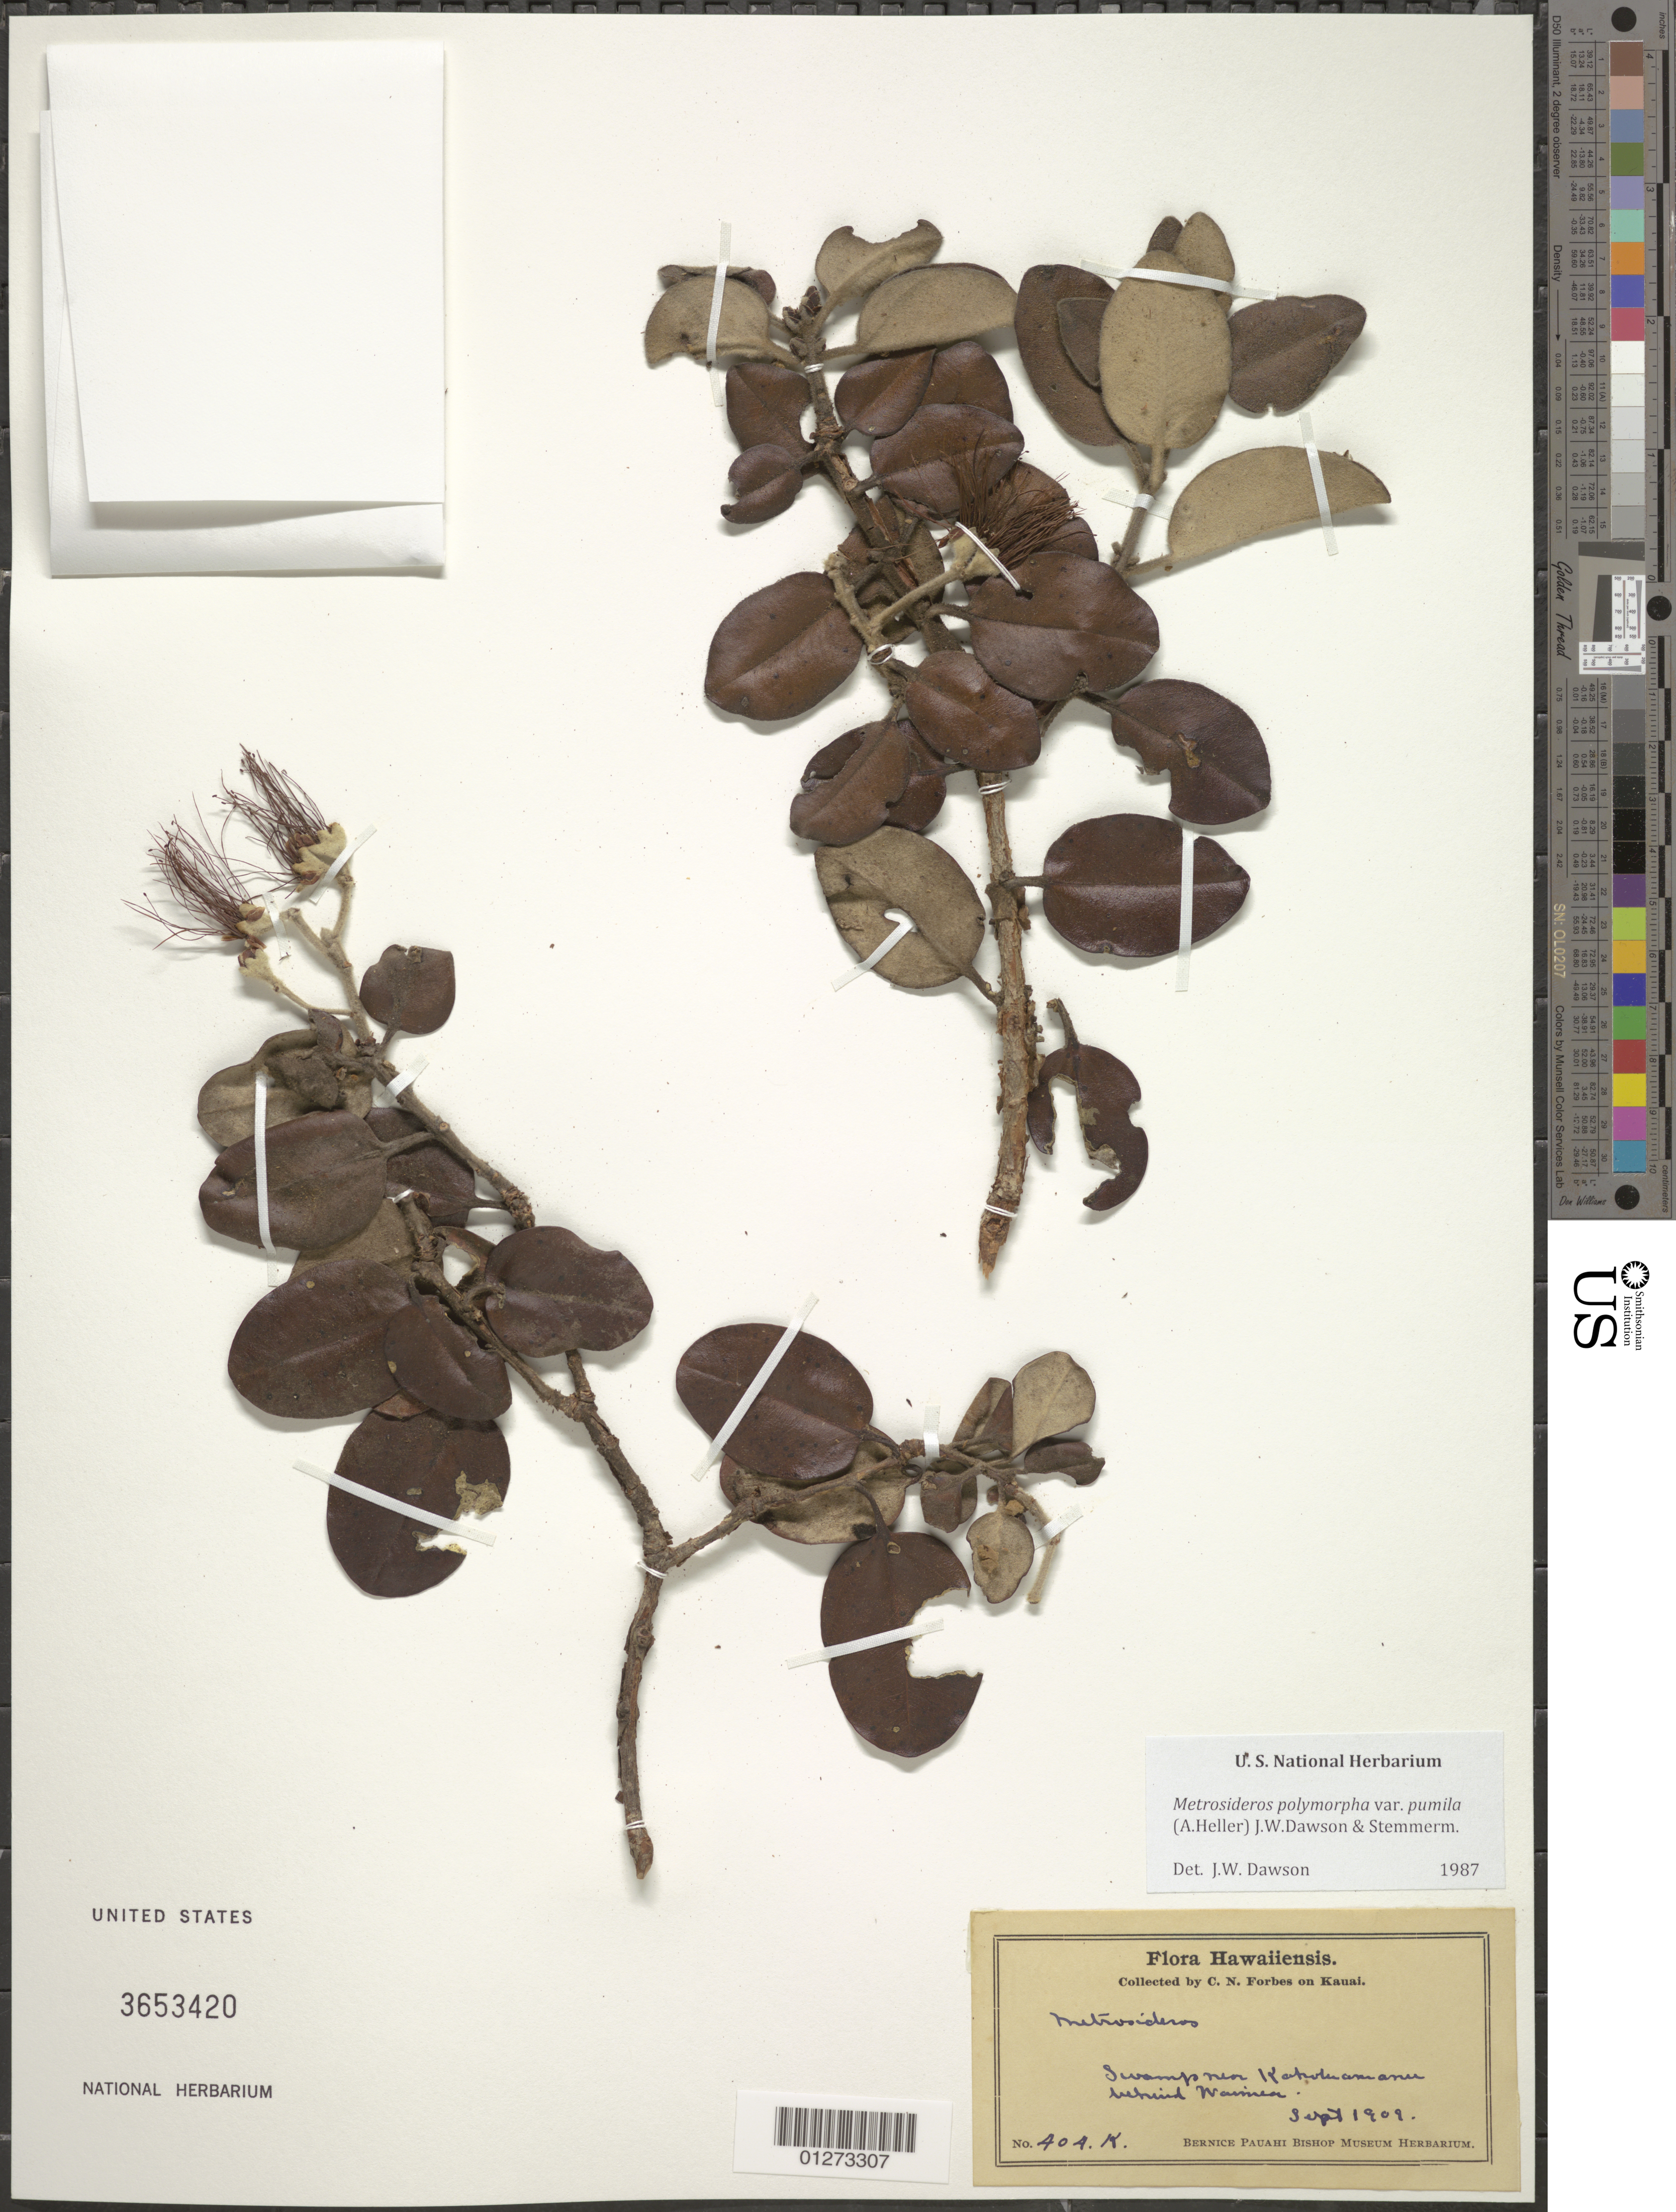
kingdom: Plantae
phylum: Tracheophyta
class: Magnoliopsida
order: Myrtales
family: Myrtaceae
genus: Metrosideros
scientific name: Metrosideros polymorpha var. pumila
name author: (A. Heller) J.W. Dawson & Stemmerm.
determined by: Dawson, J. W.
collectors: C. N. Forbes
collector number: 404.K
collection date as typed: sep 1909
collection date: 1909-09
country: United States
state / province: Hawaii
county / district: Kauai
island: Kaua'i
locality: Swamp near Kaholuamanu, behind Waimea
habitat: Swamp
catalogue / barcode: US 3653420